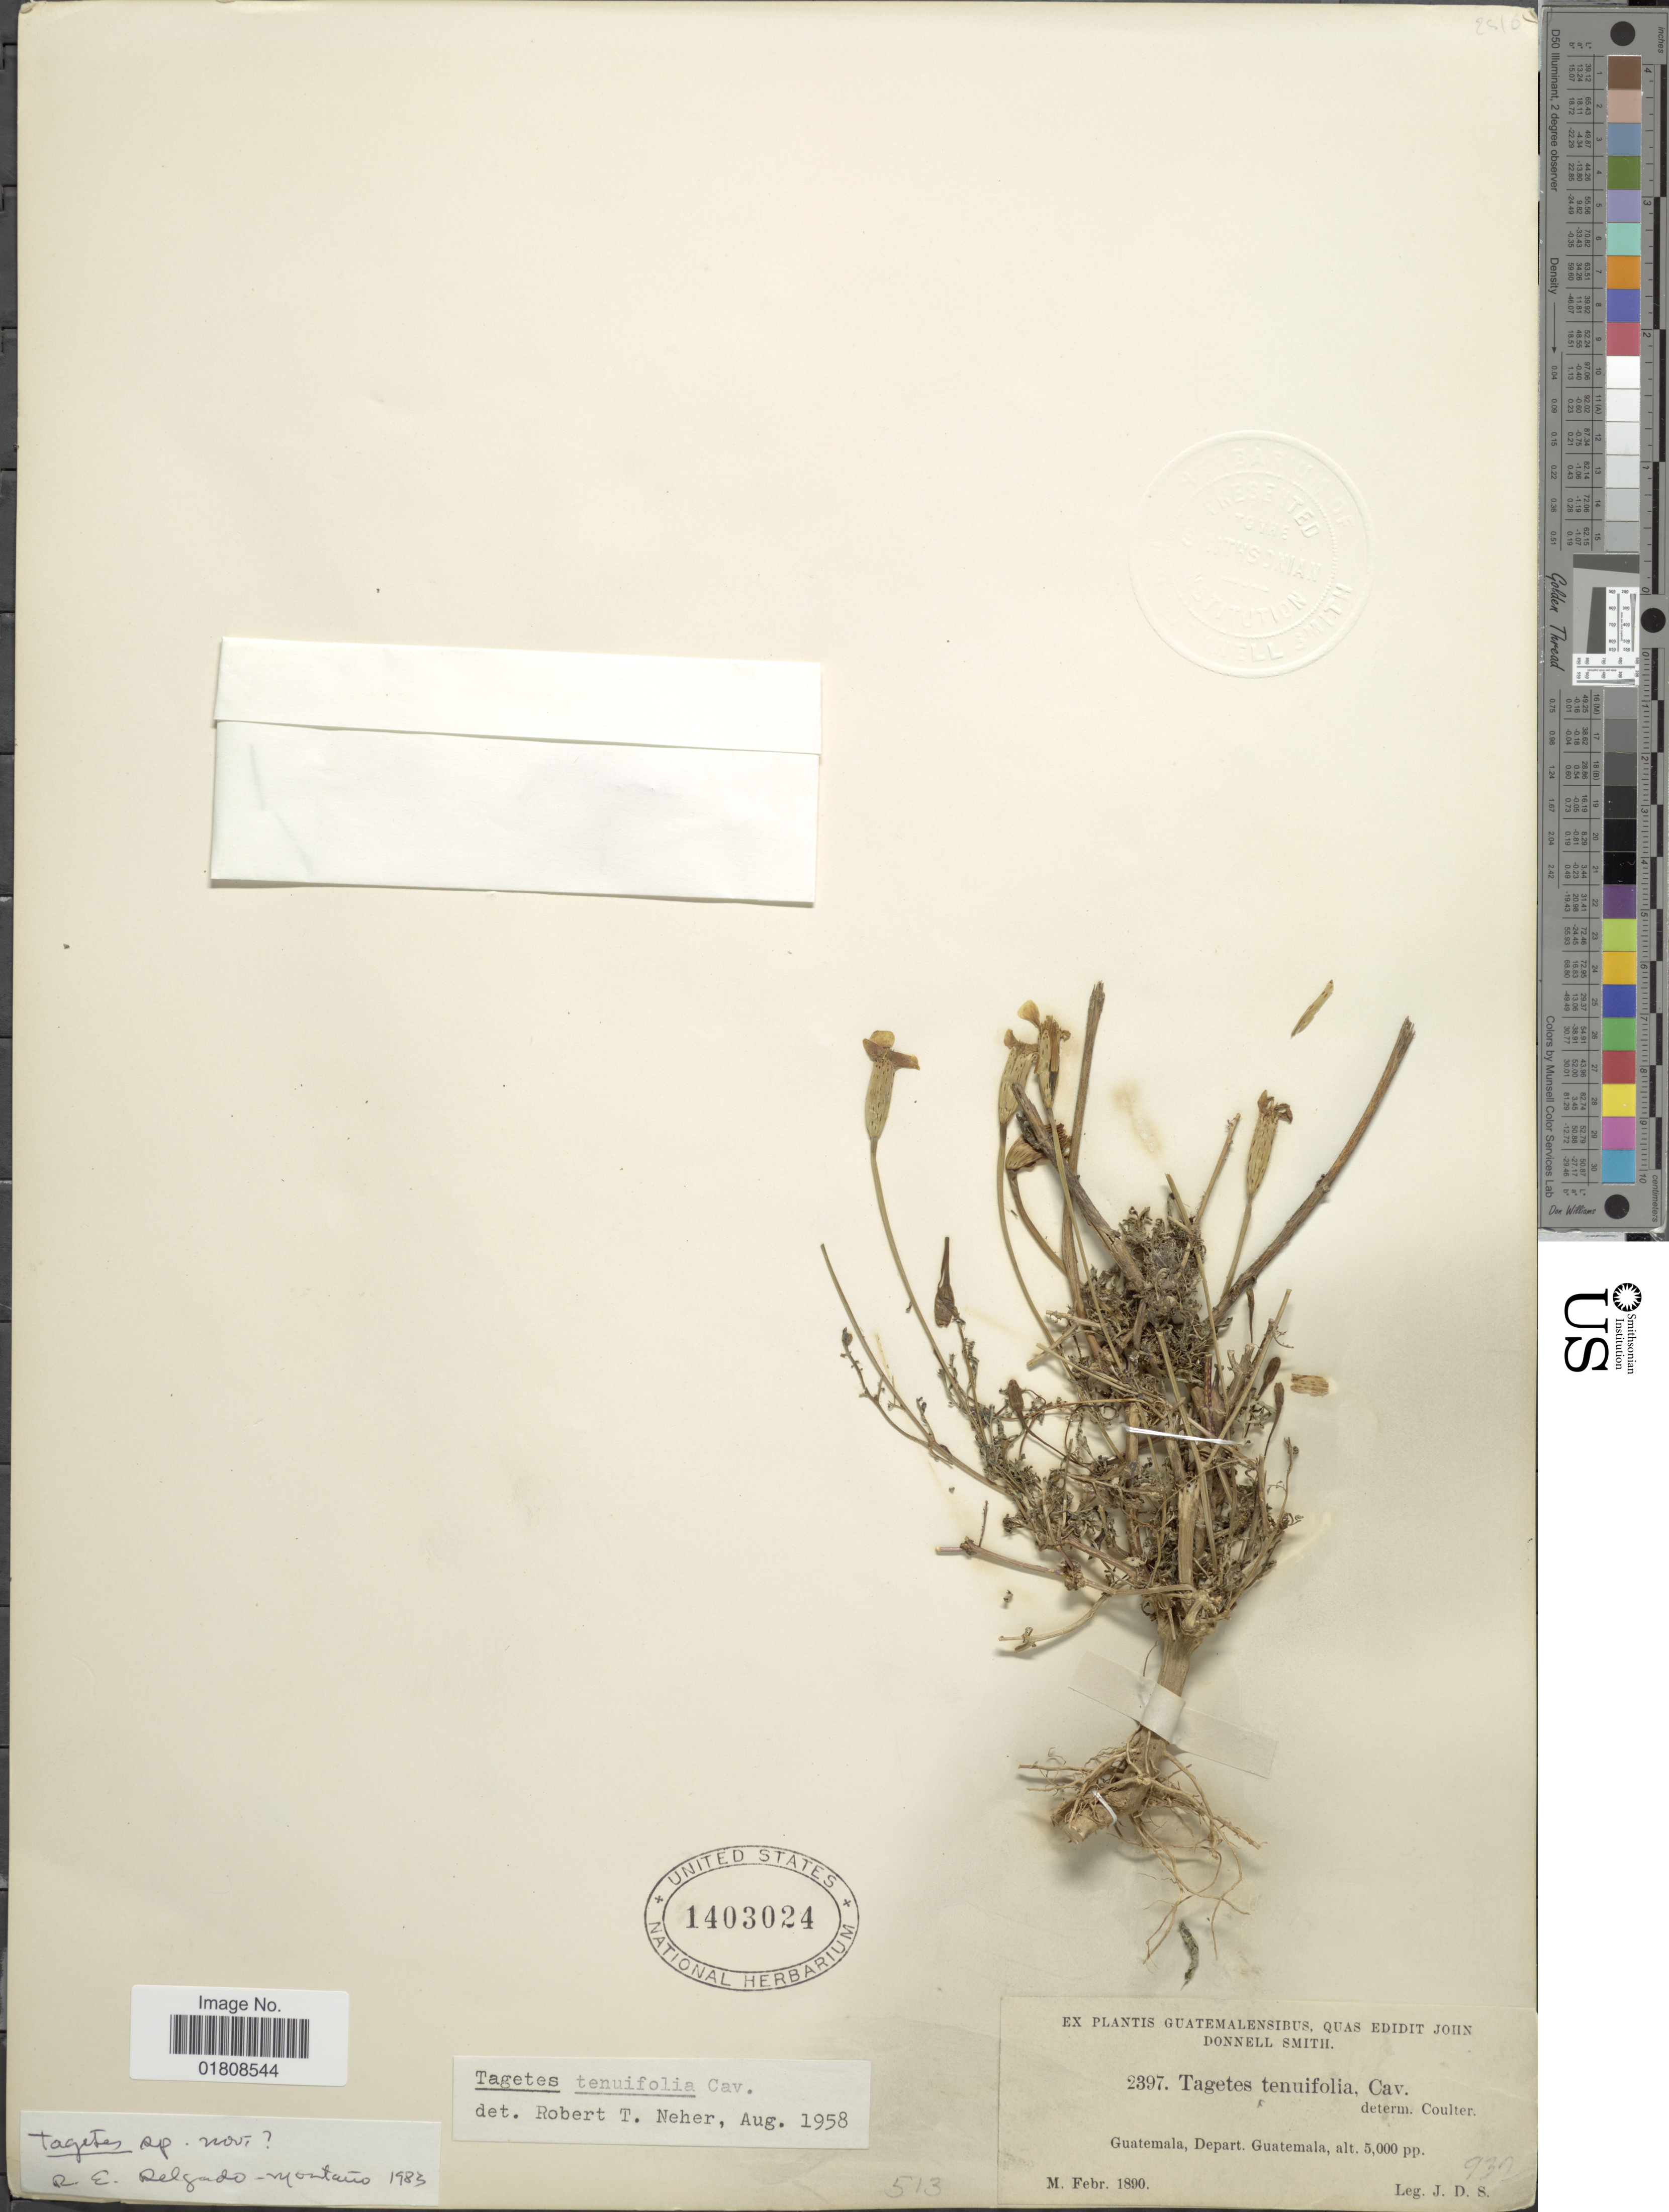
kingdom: Plantae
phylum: Tracheophyta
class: Magnoliopsida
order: Asterales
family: Asteraceae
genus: Tagetes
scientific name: Tagetes sp.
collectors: J. Donnell Smith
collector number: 2397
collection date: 1890-02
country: Guatemala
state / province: Guatemala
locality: Depart. Guatemala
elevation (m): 1524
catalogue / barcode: US 1403024